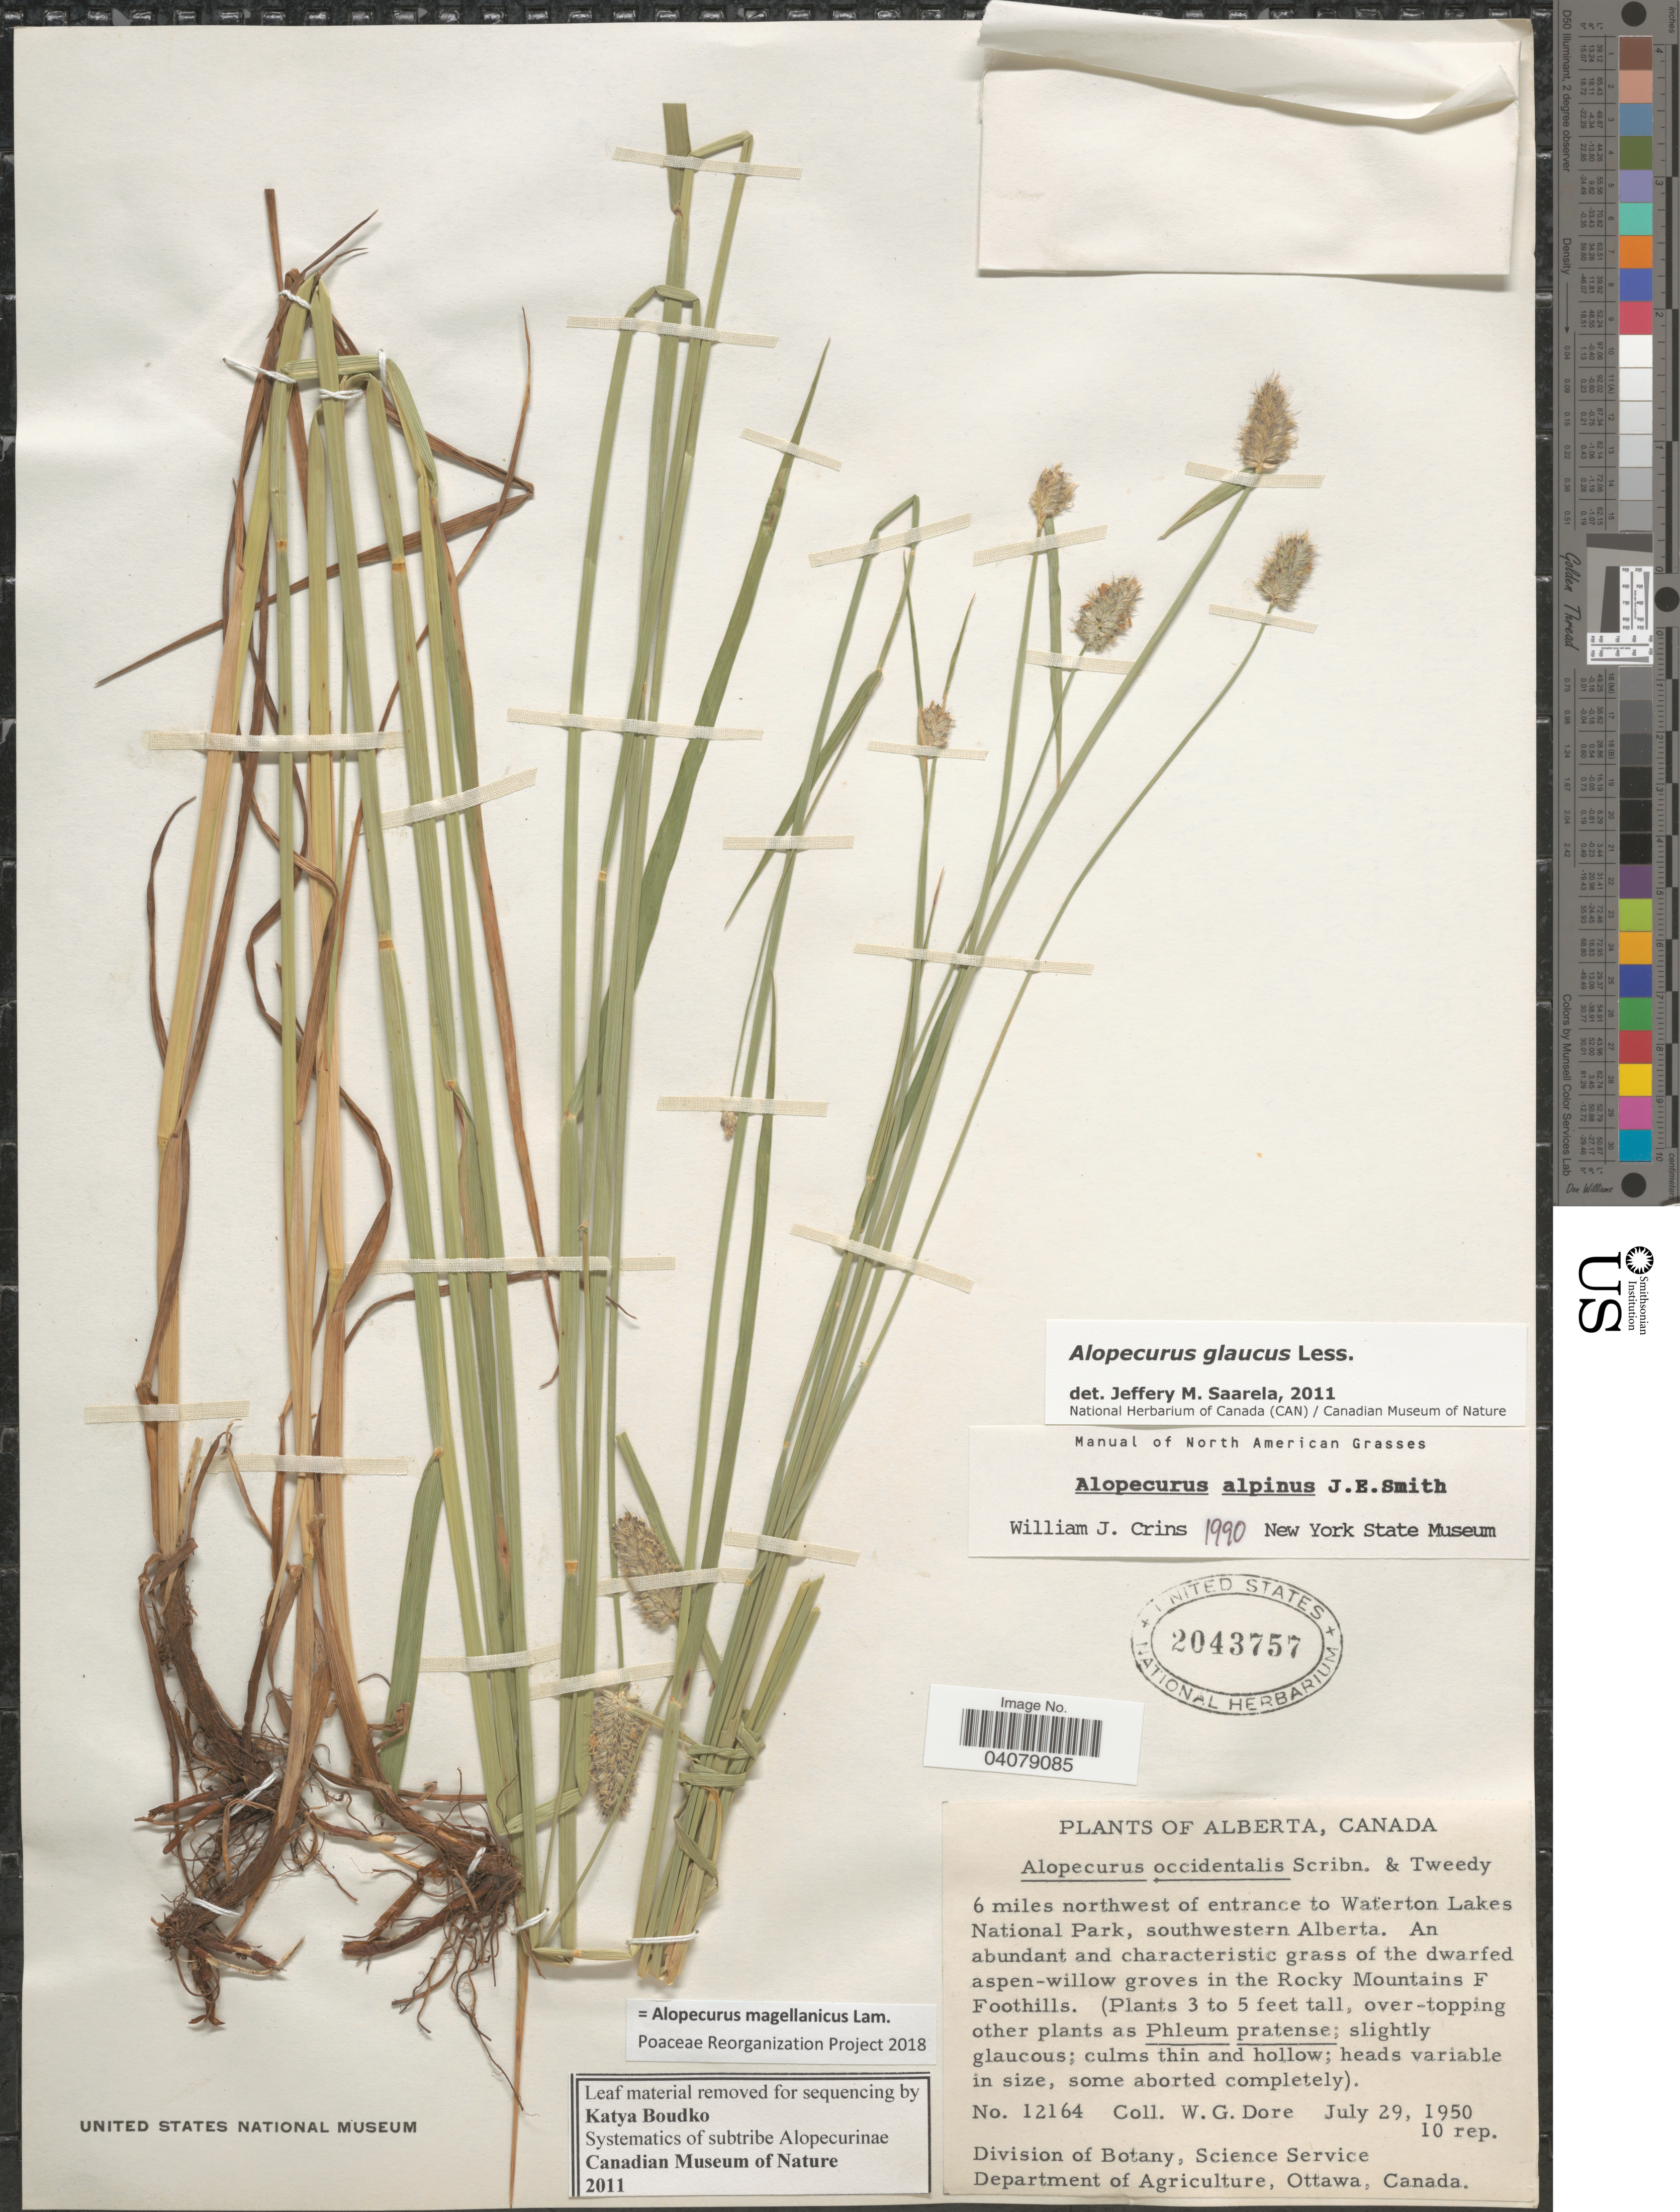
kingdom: Plantae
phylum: Tracheophyta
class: Liliopsida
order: Poales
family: Poaceae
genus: Alopecurus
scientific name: Alopecurus magellanicus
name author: Lam.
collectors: W. Dore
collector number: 12164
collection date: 1950-07-29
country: Canada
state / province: Alberta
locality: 6 miles northwest of entrance to Waterton Lakes National Park, southwestern Alberta. In the Rocky Mountains F Foothills.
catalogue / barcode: US 2043757